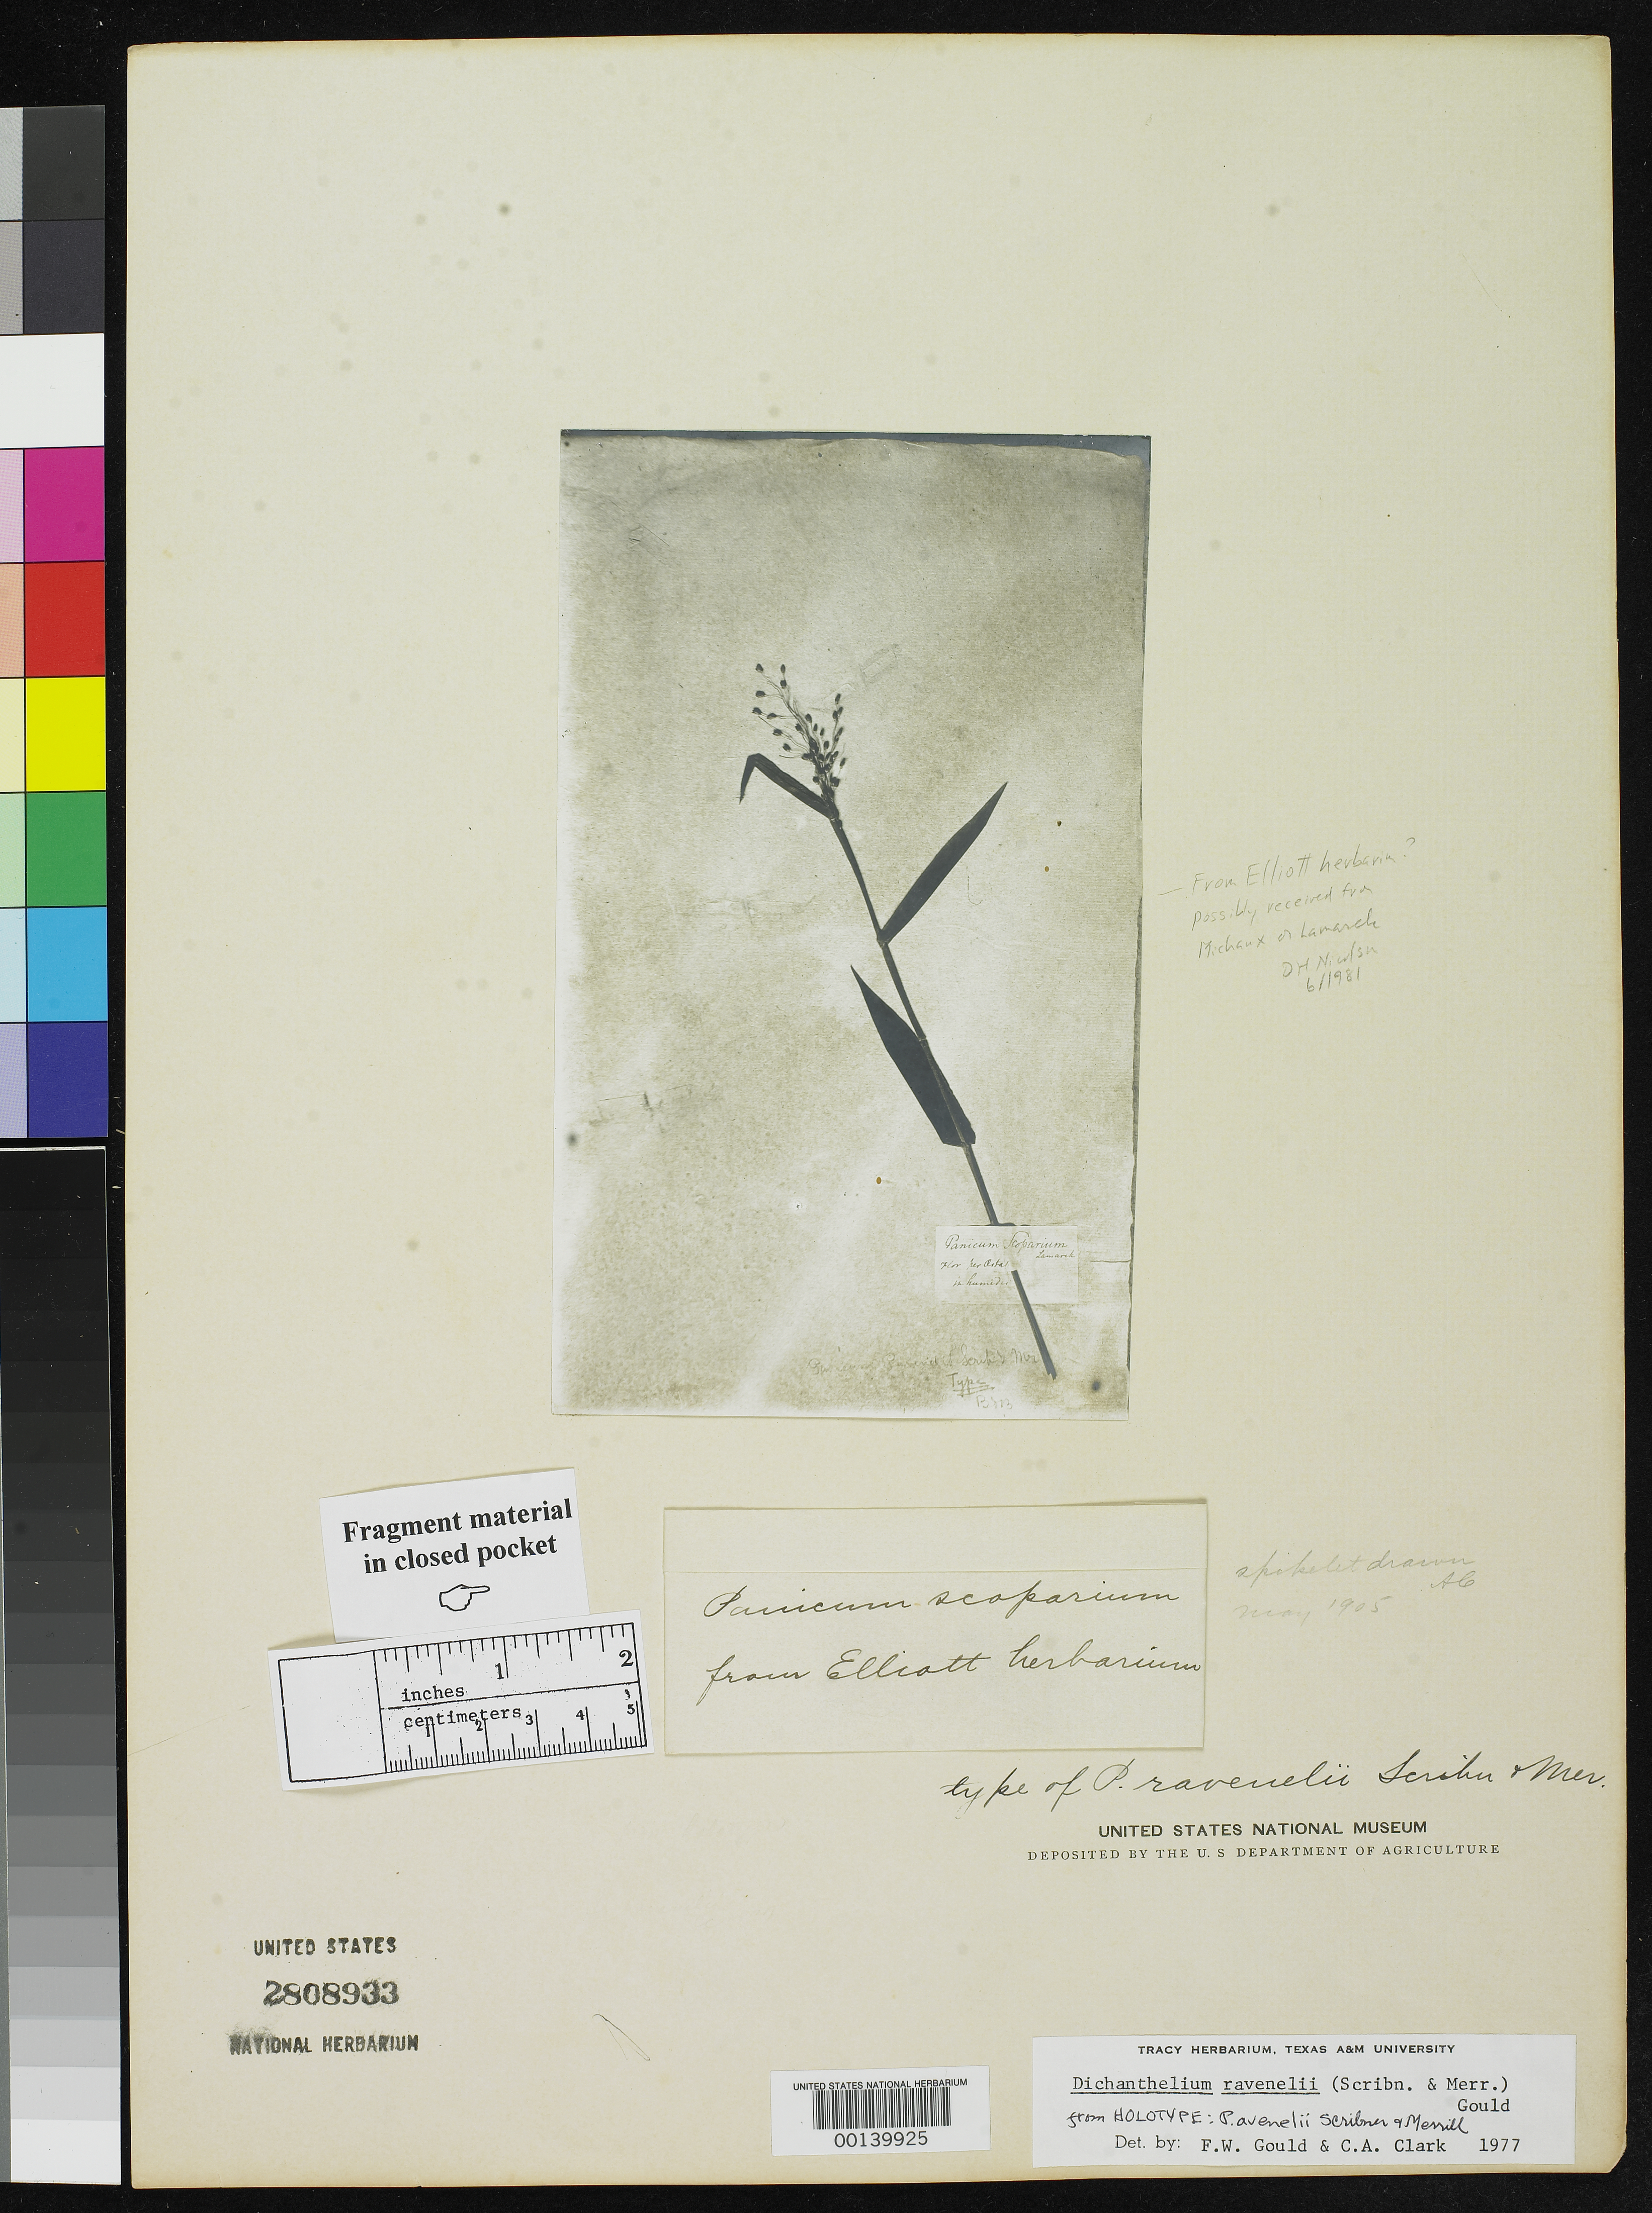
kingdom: Plantae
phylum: Tracheophyta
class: Liliopsida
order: Poales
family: Poaceae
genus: Panicum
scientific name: Panicum ravenelii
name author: Scribn. & Merr.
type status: Type Fragment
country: United States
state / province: Georgia / South Carolina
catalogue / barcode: US 2808933